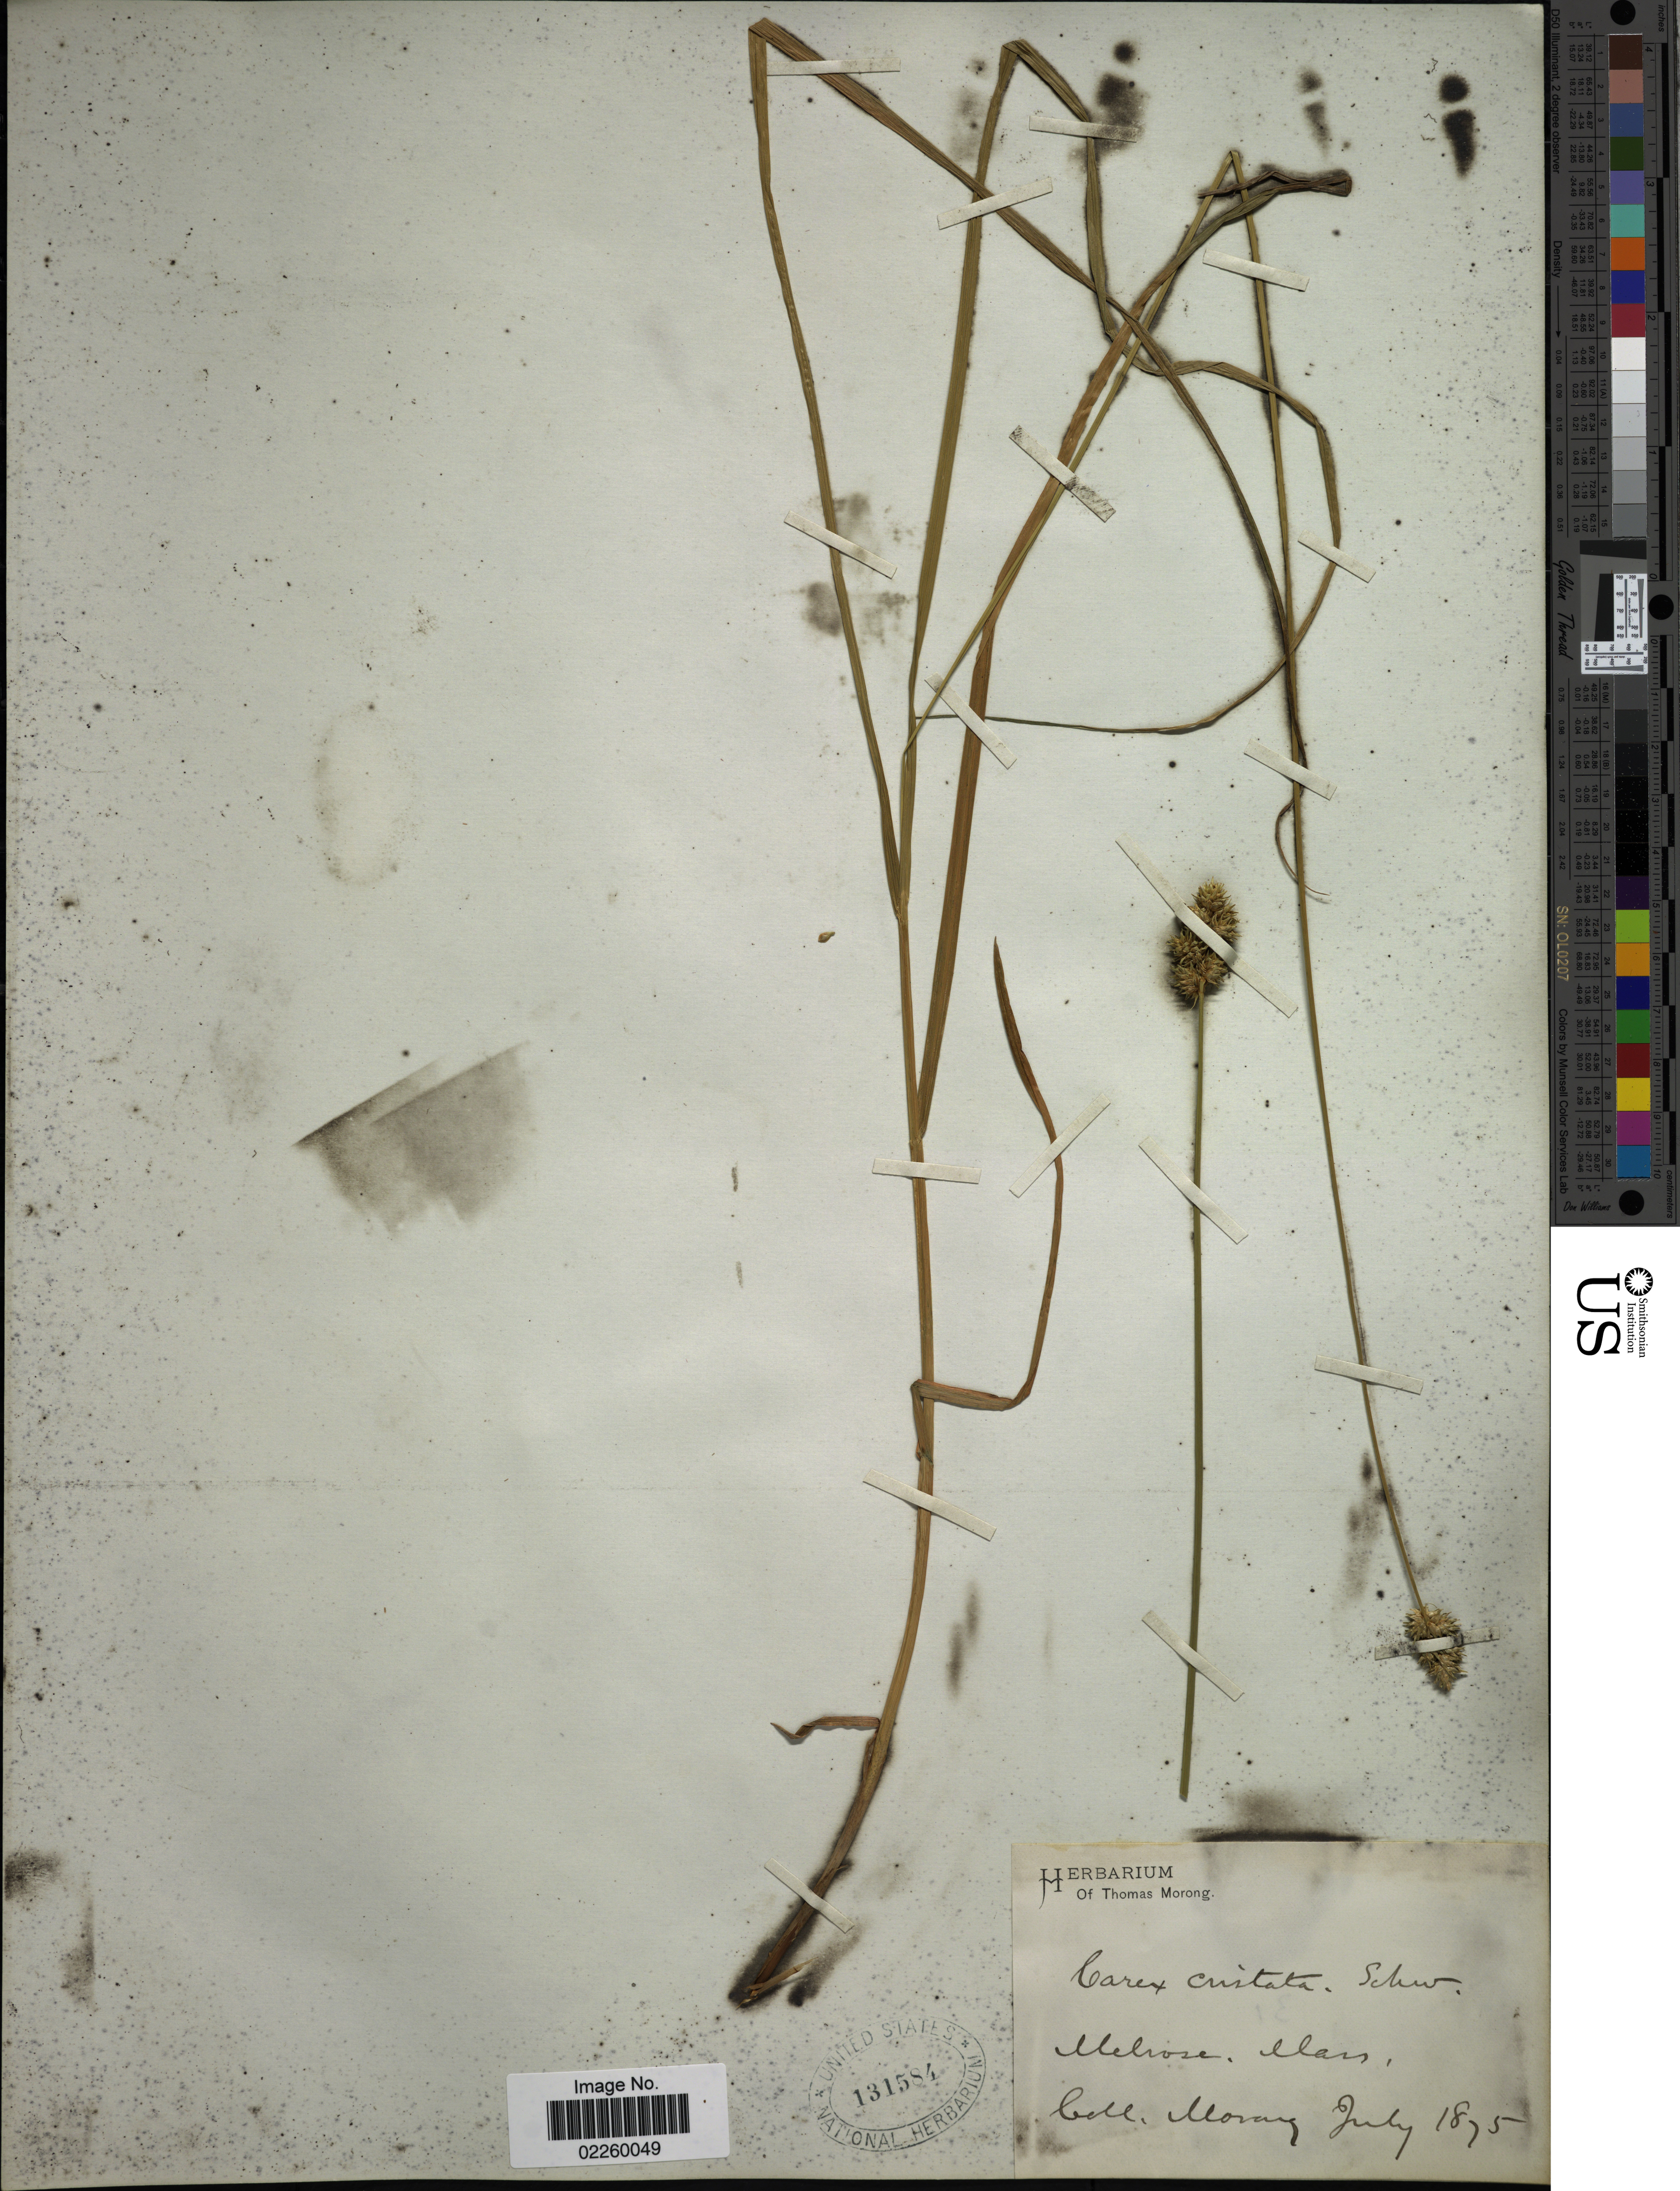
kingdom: Plantae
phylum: Tracheophyta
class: Liliopsida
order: Poales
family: Cyperaceae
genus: Carex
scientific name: Carex cristatella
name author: Britton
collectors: ex herb. T. Morong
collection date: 1875-07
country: United States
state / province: Massachusetts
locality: Melrose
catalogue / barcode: US 131584